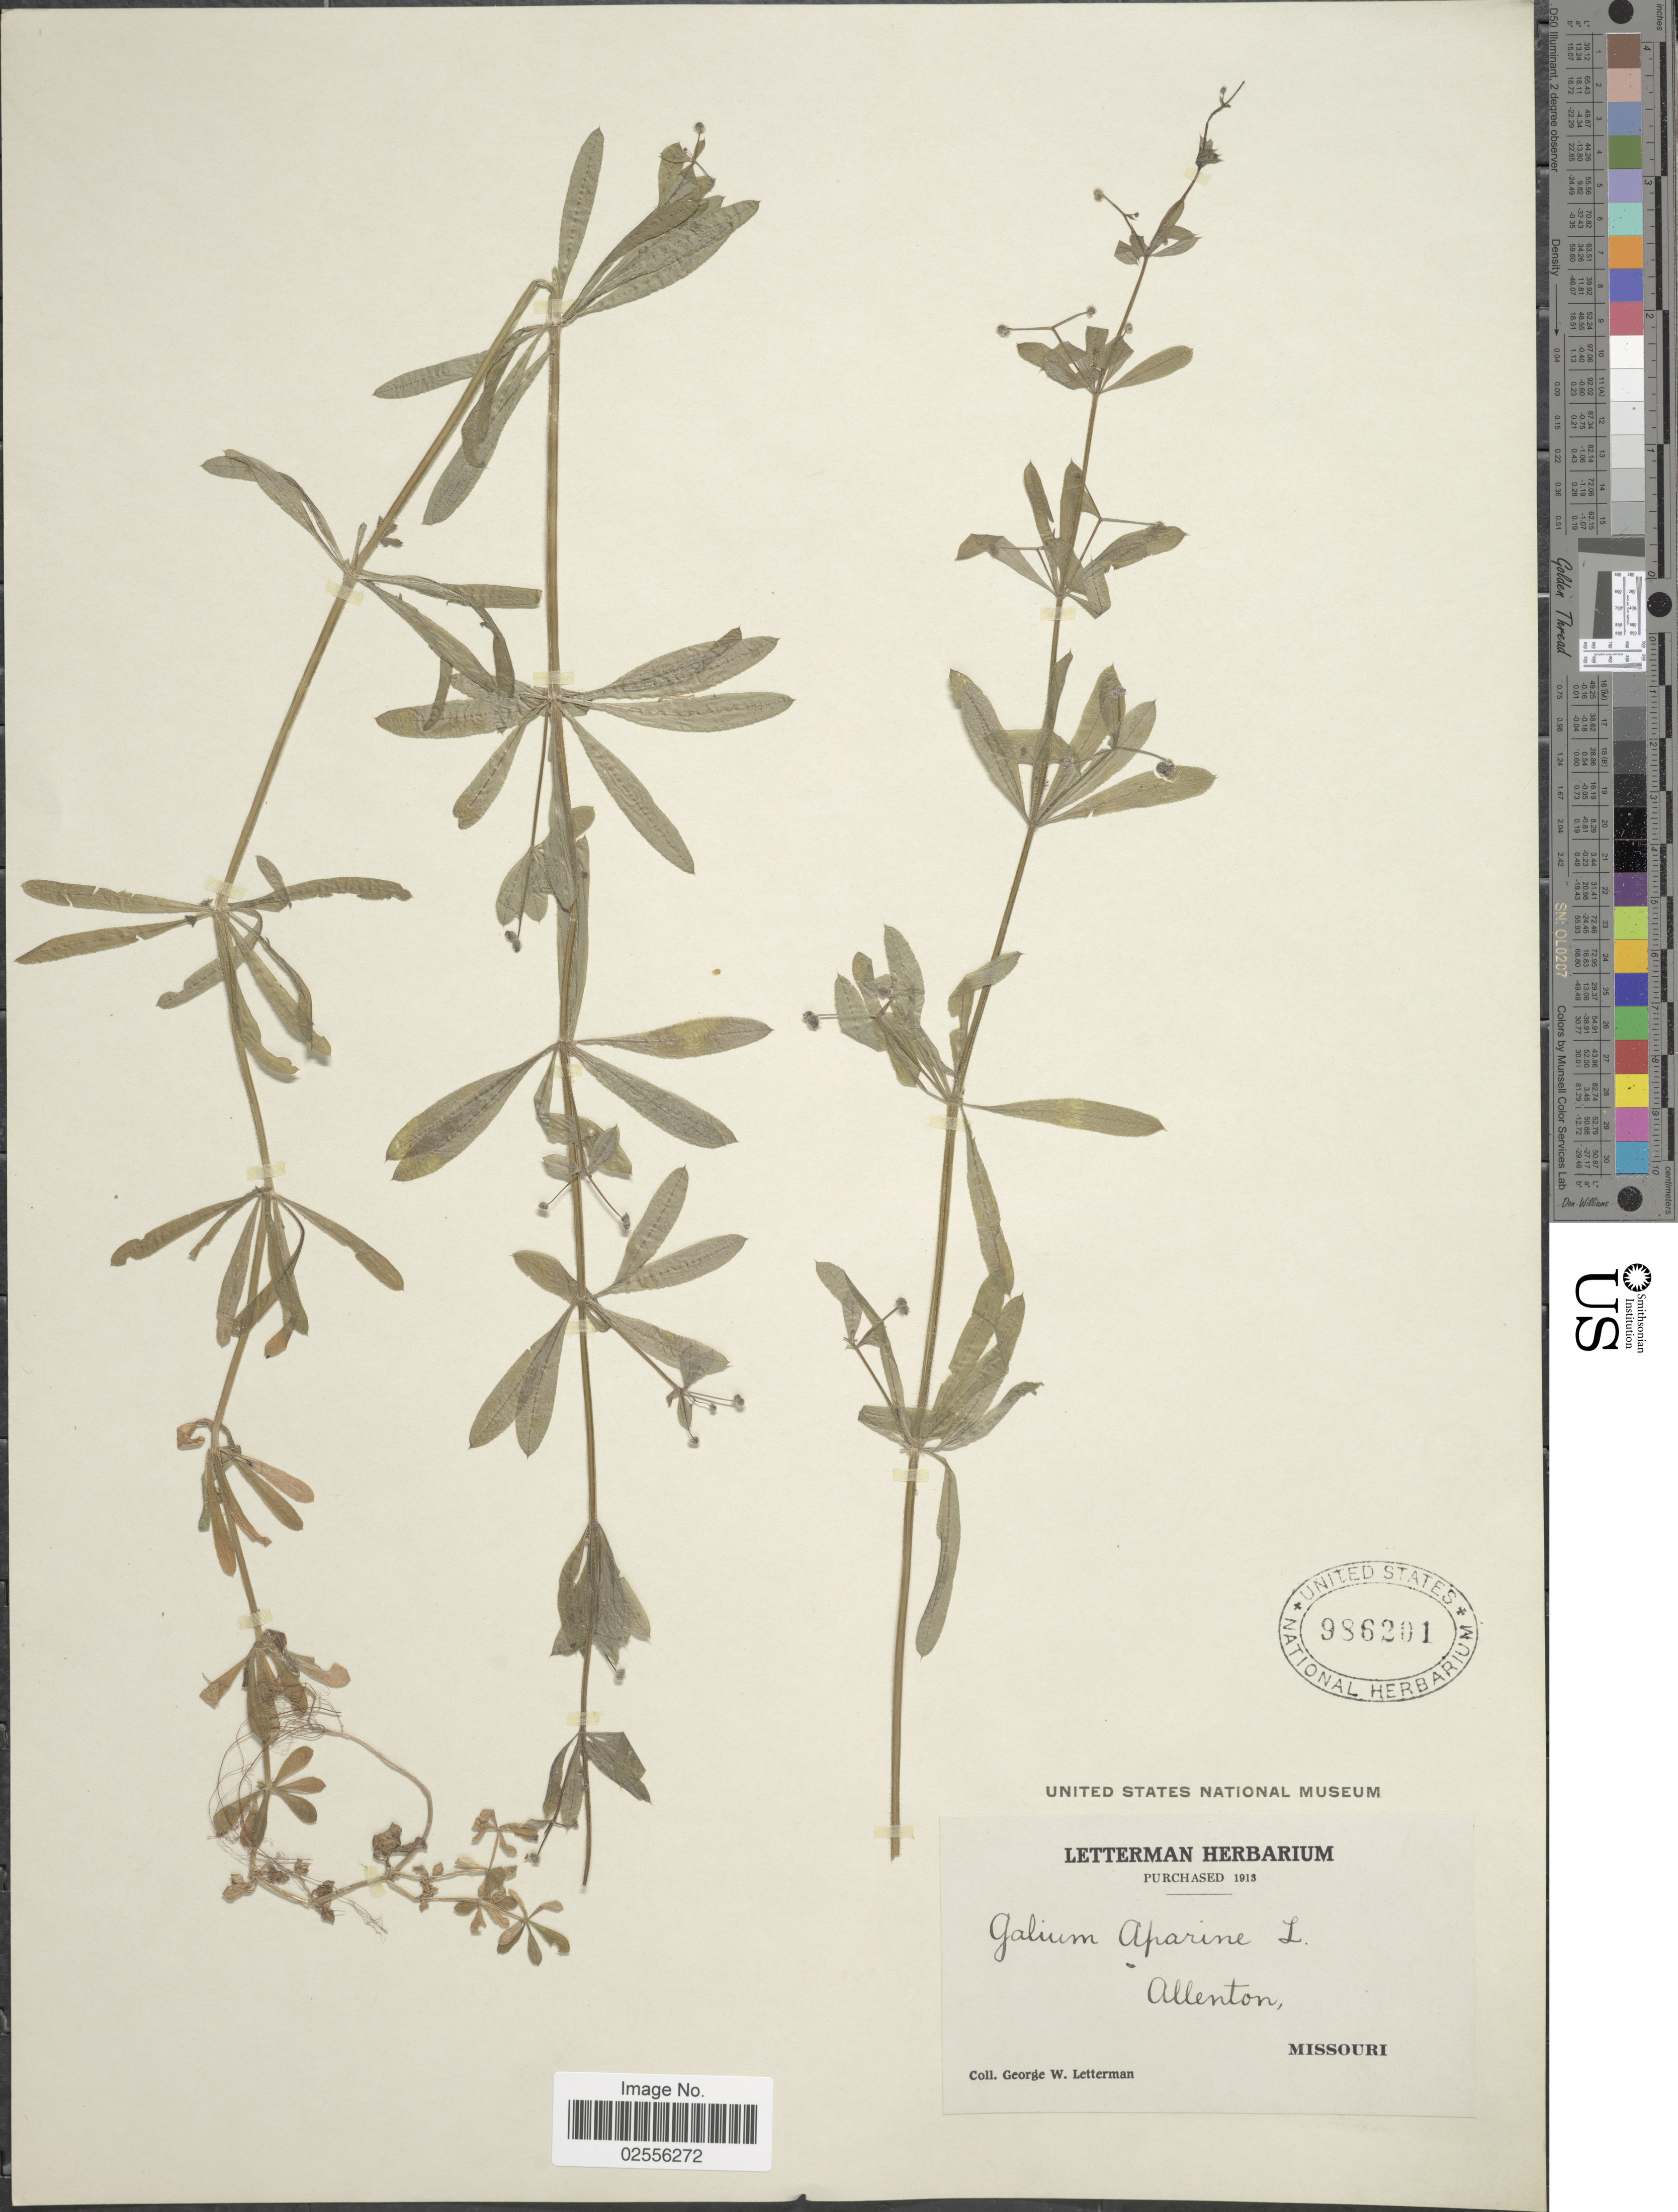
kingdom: Plantae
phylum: Tracheophyta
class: Magnoliopsida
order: Gentianales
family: Rubiaceae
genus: Galium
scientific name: Galium aparine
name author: L.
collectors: G. W. Letterman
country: United States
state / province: Missouri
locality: Allenton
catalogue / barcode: US 986201